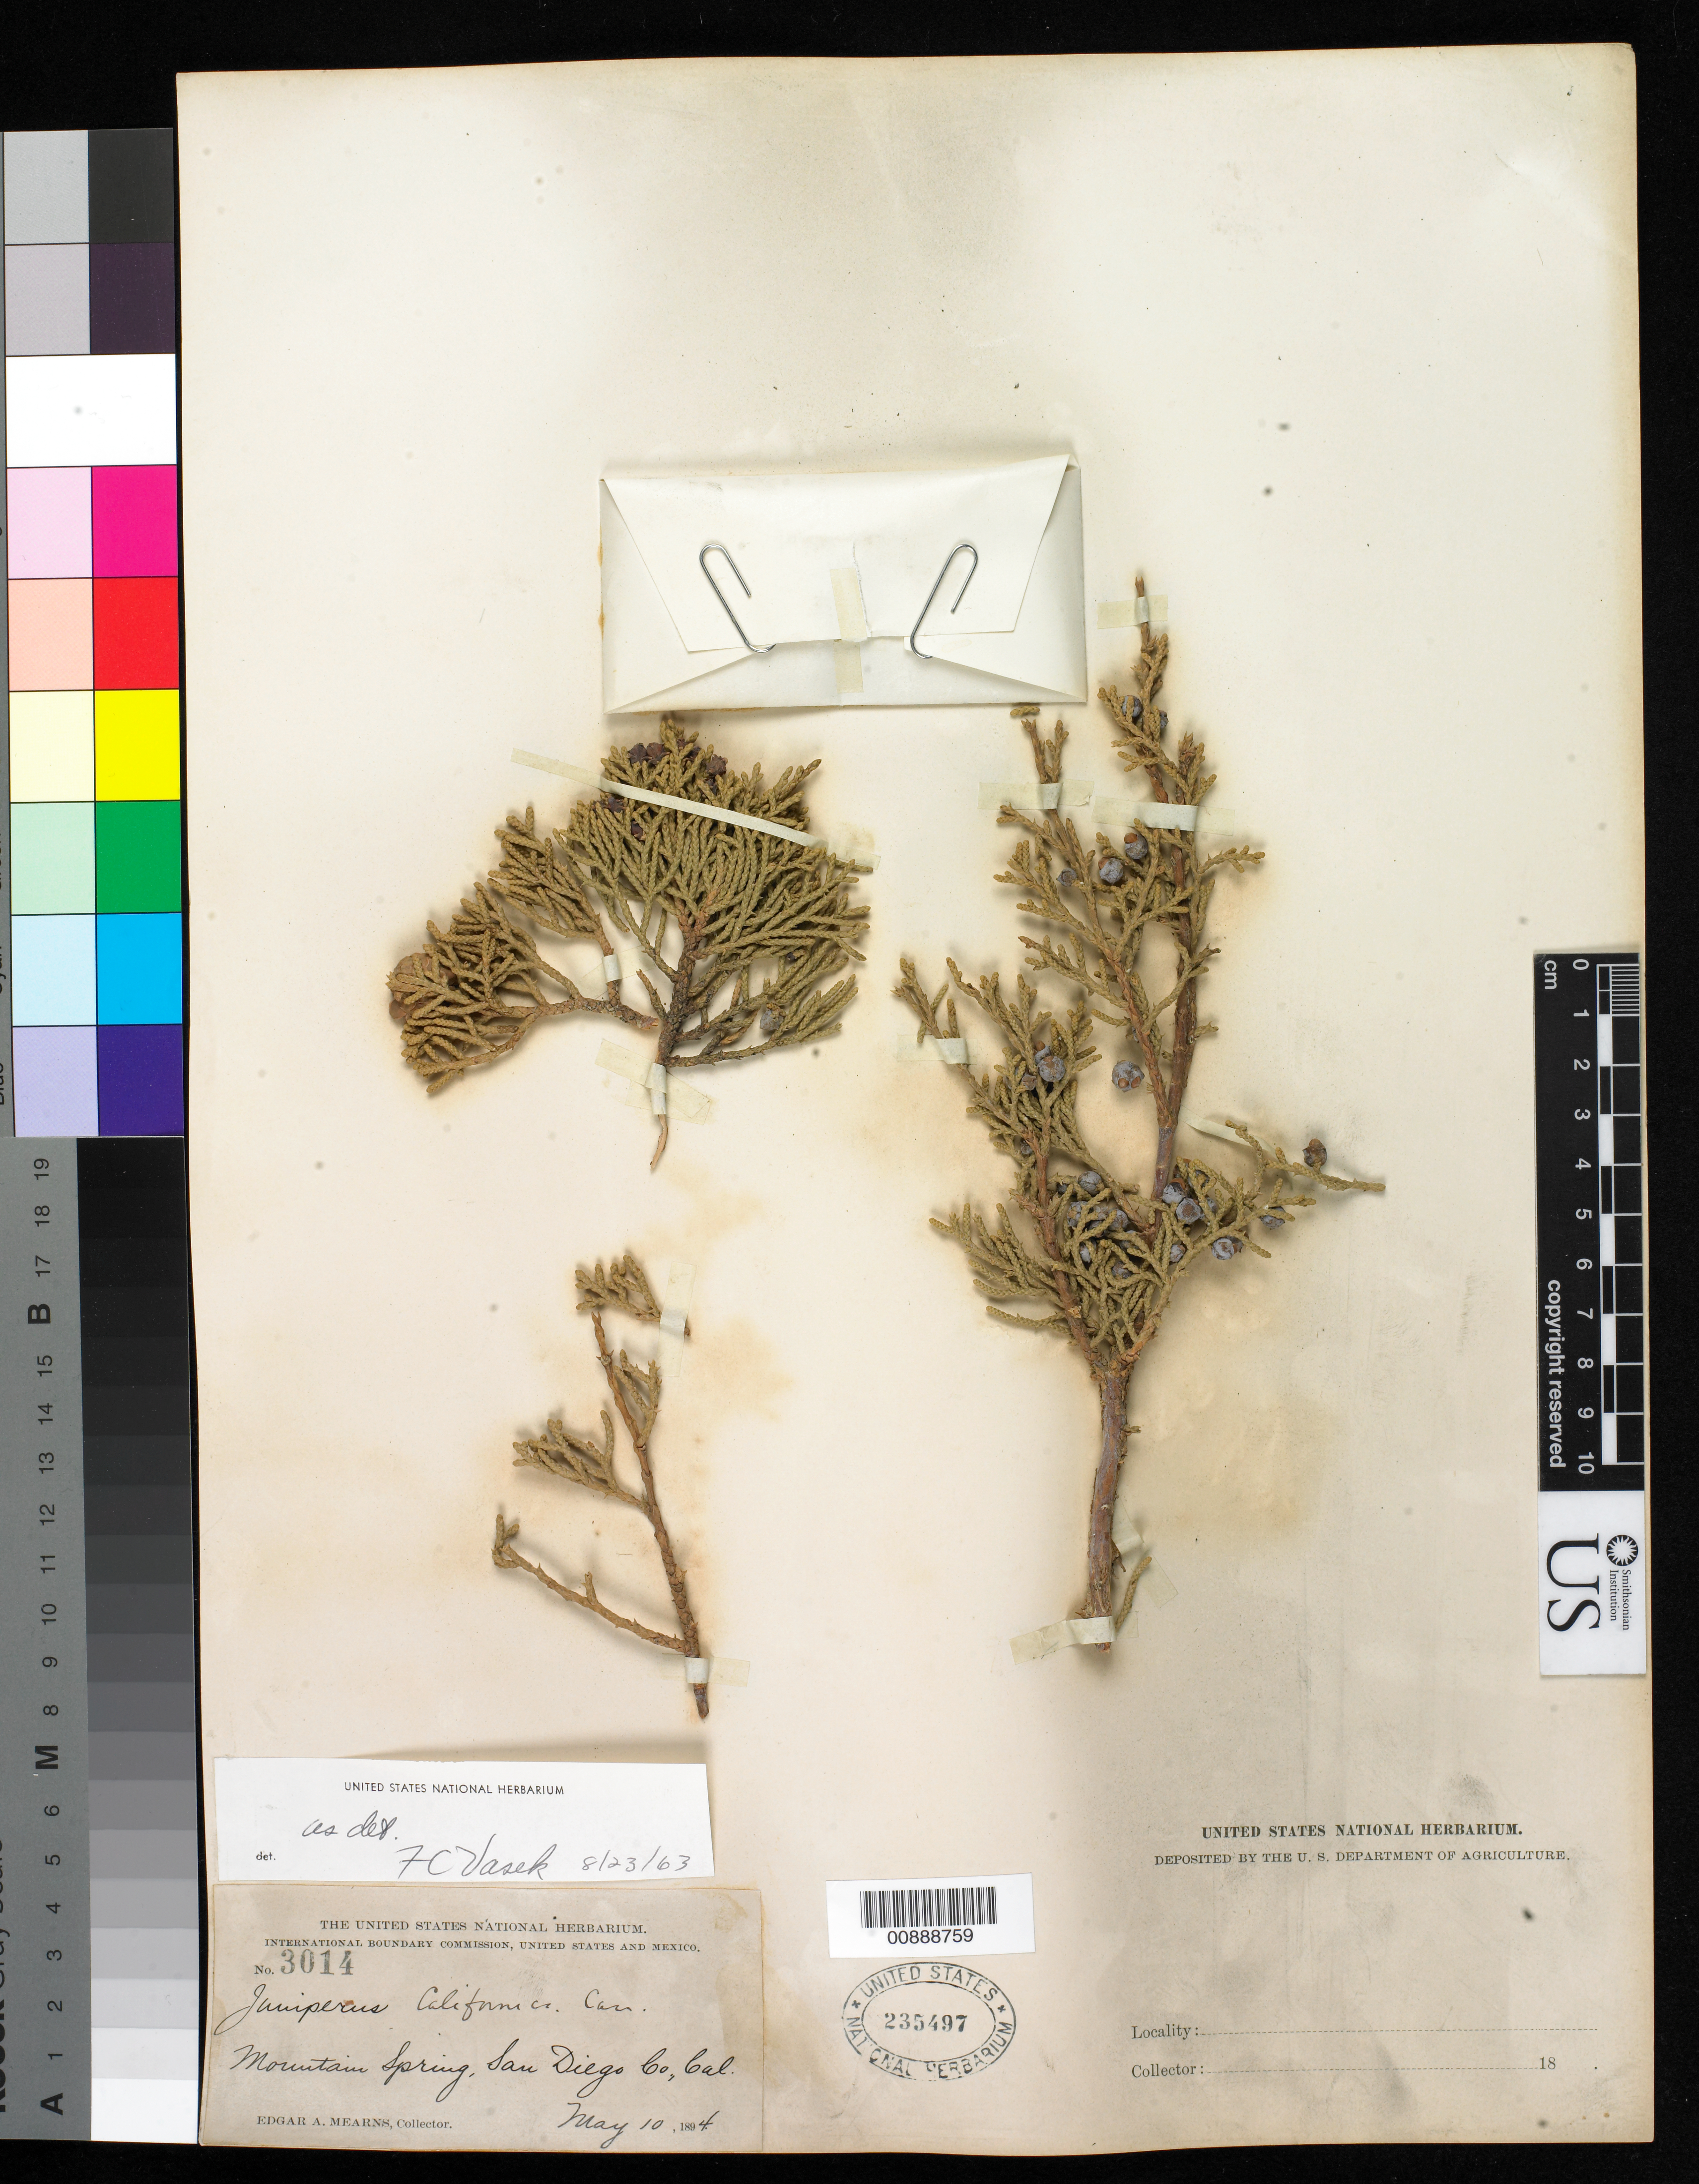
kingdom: Plantae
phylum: Tracheophyta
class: Pinopsida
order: Pinales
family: Cupressaceae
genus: Juniperus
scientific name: Juniperus californica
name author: Carrière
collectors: E. A. Mearns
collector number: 3014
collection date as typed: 10 May 1894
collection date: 1894-05-10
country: United States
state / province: California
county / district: San Diego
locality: Mountain Spring, San Diego County, California.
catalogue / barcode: US 235497